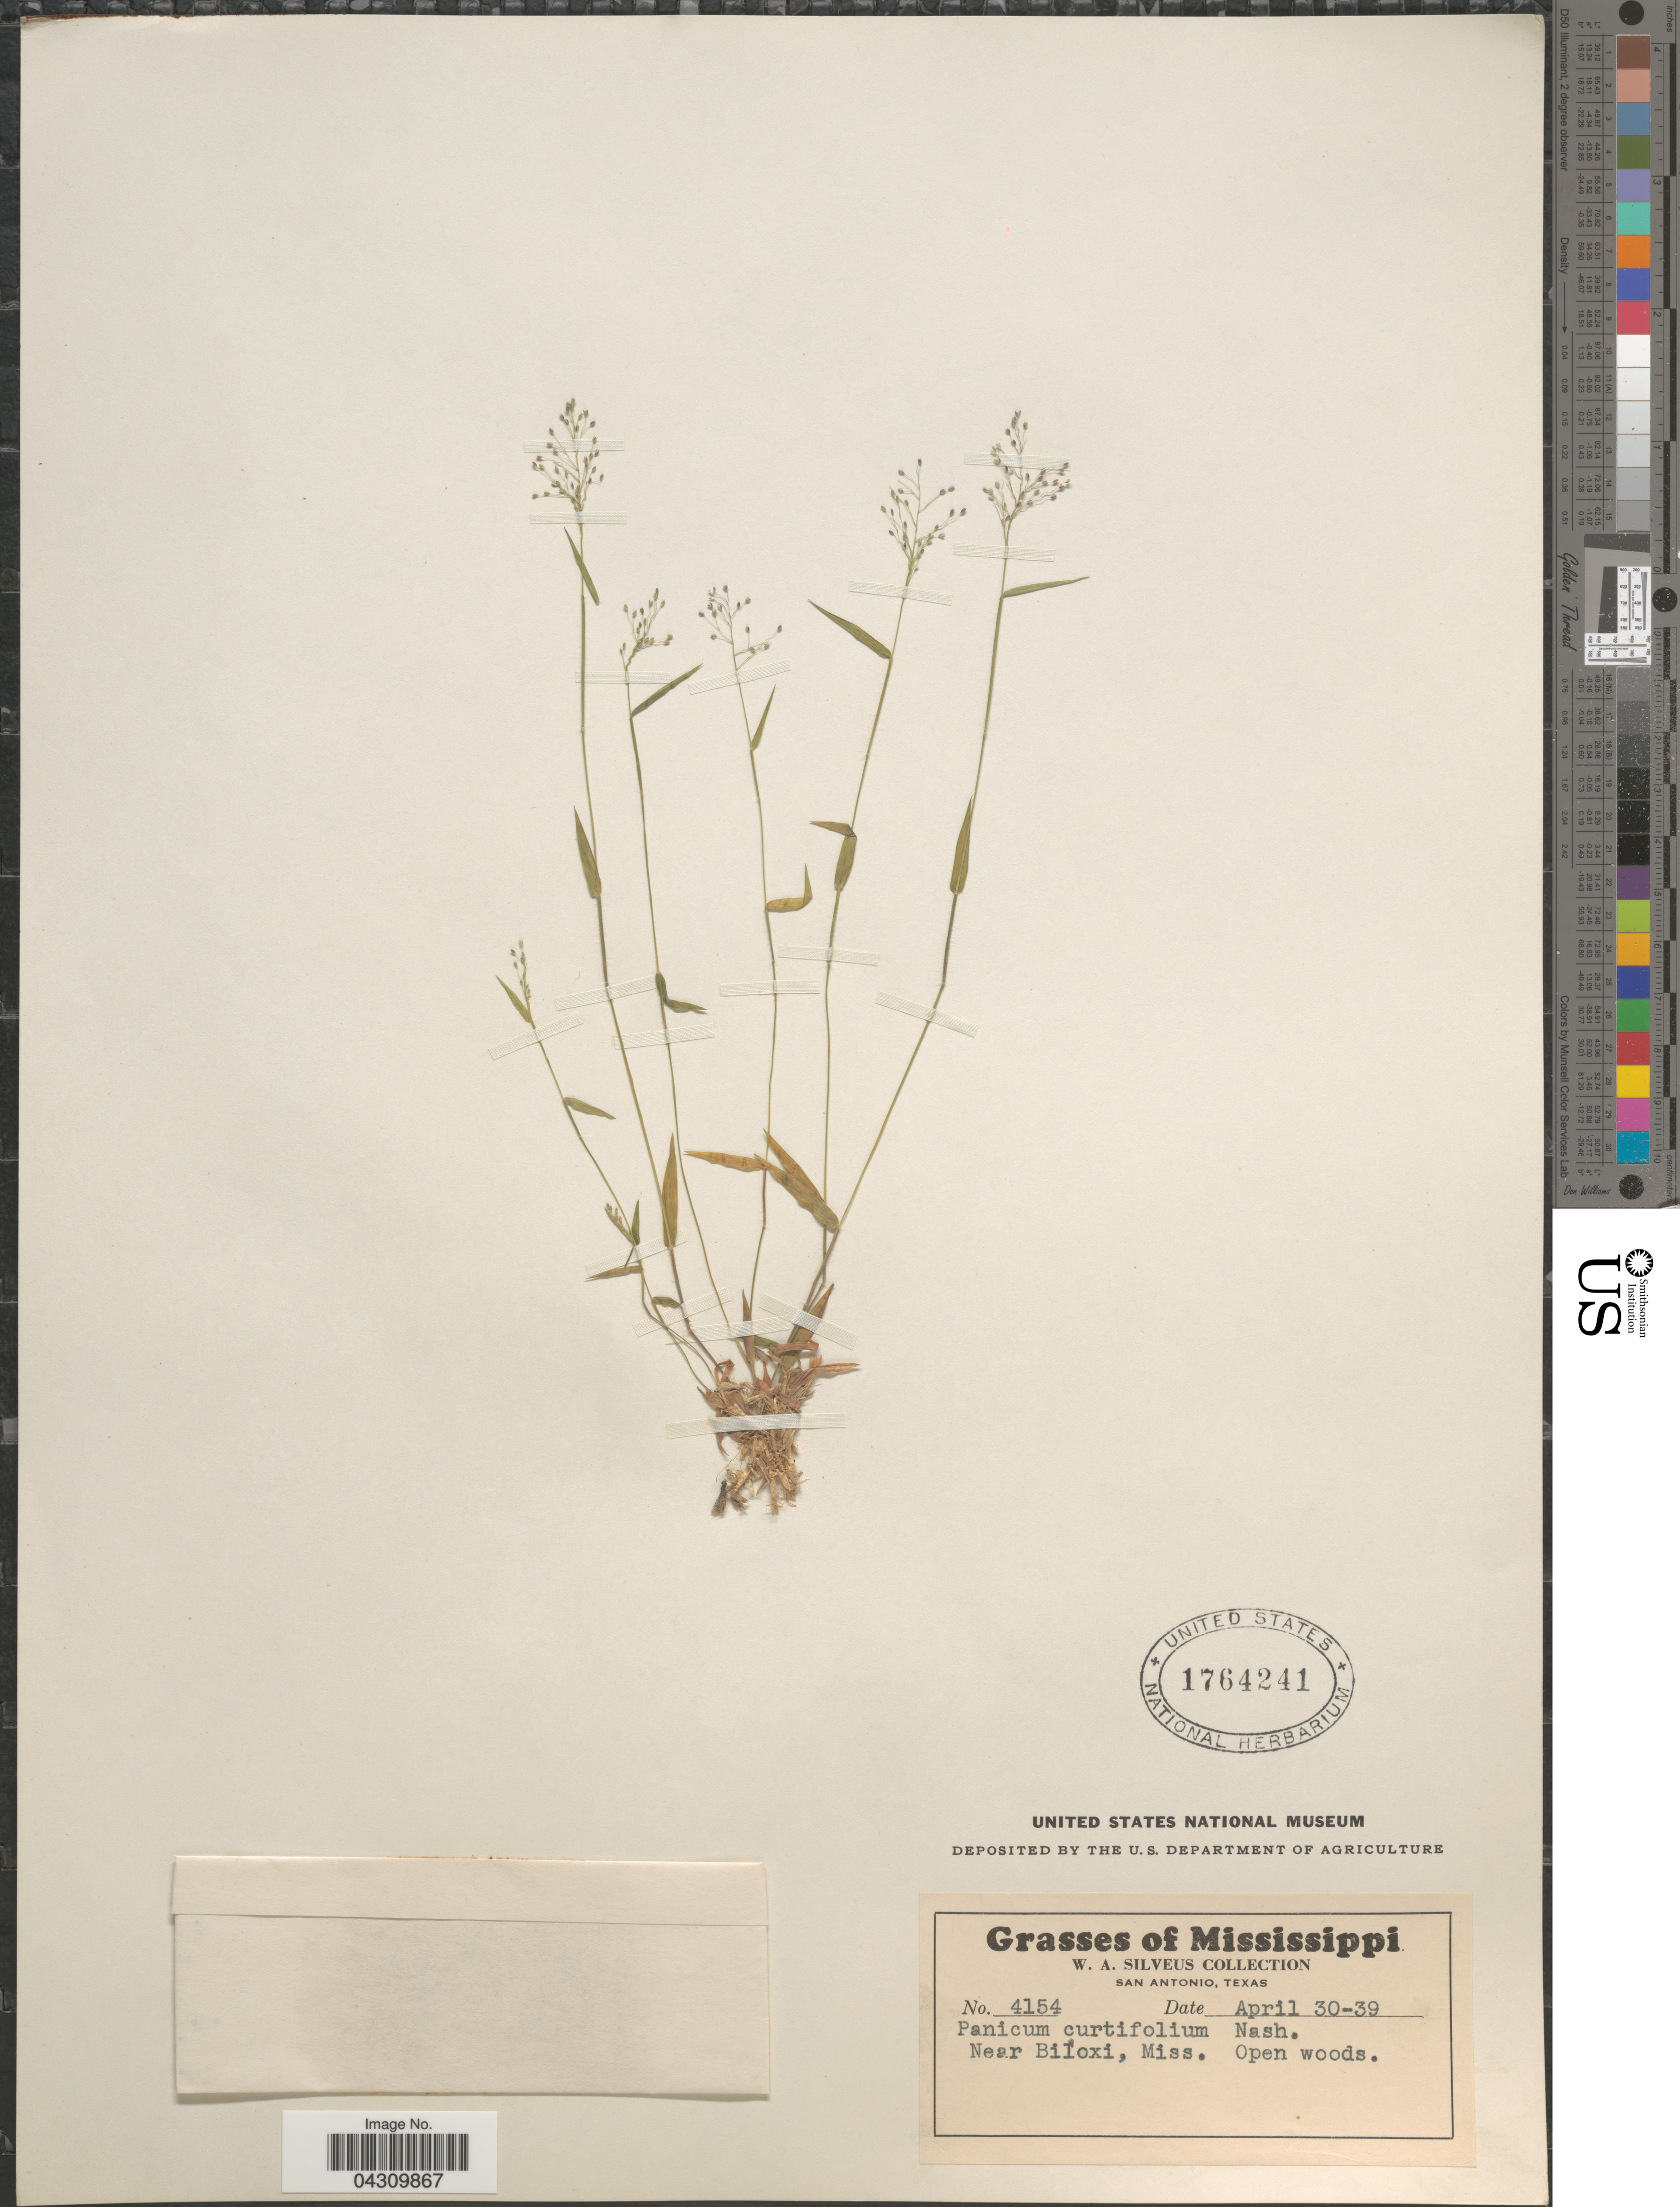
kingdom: Plantae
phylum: Tracheophyta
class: Liliopsida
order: Poales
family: Poaceae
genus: Dichanthelium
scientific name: Dichanthelium acuminatum var. acuminatum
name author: (Sw.) Gould & C.A. Clark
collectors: W. Silveus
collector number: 4154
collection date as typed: Transcribed d/m/y: 30/4/39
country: United States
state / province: Mississippi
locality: Near Biloxi.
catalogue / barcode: US 1764241